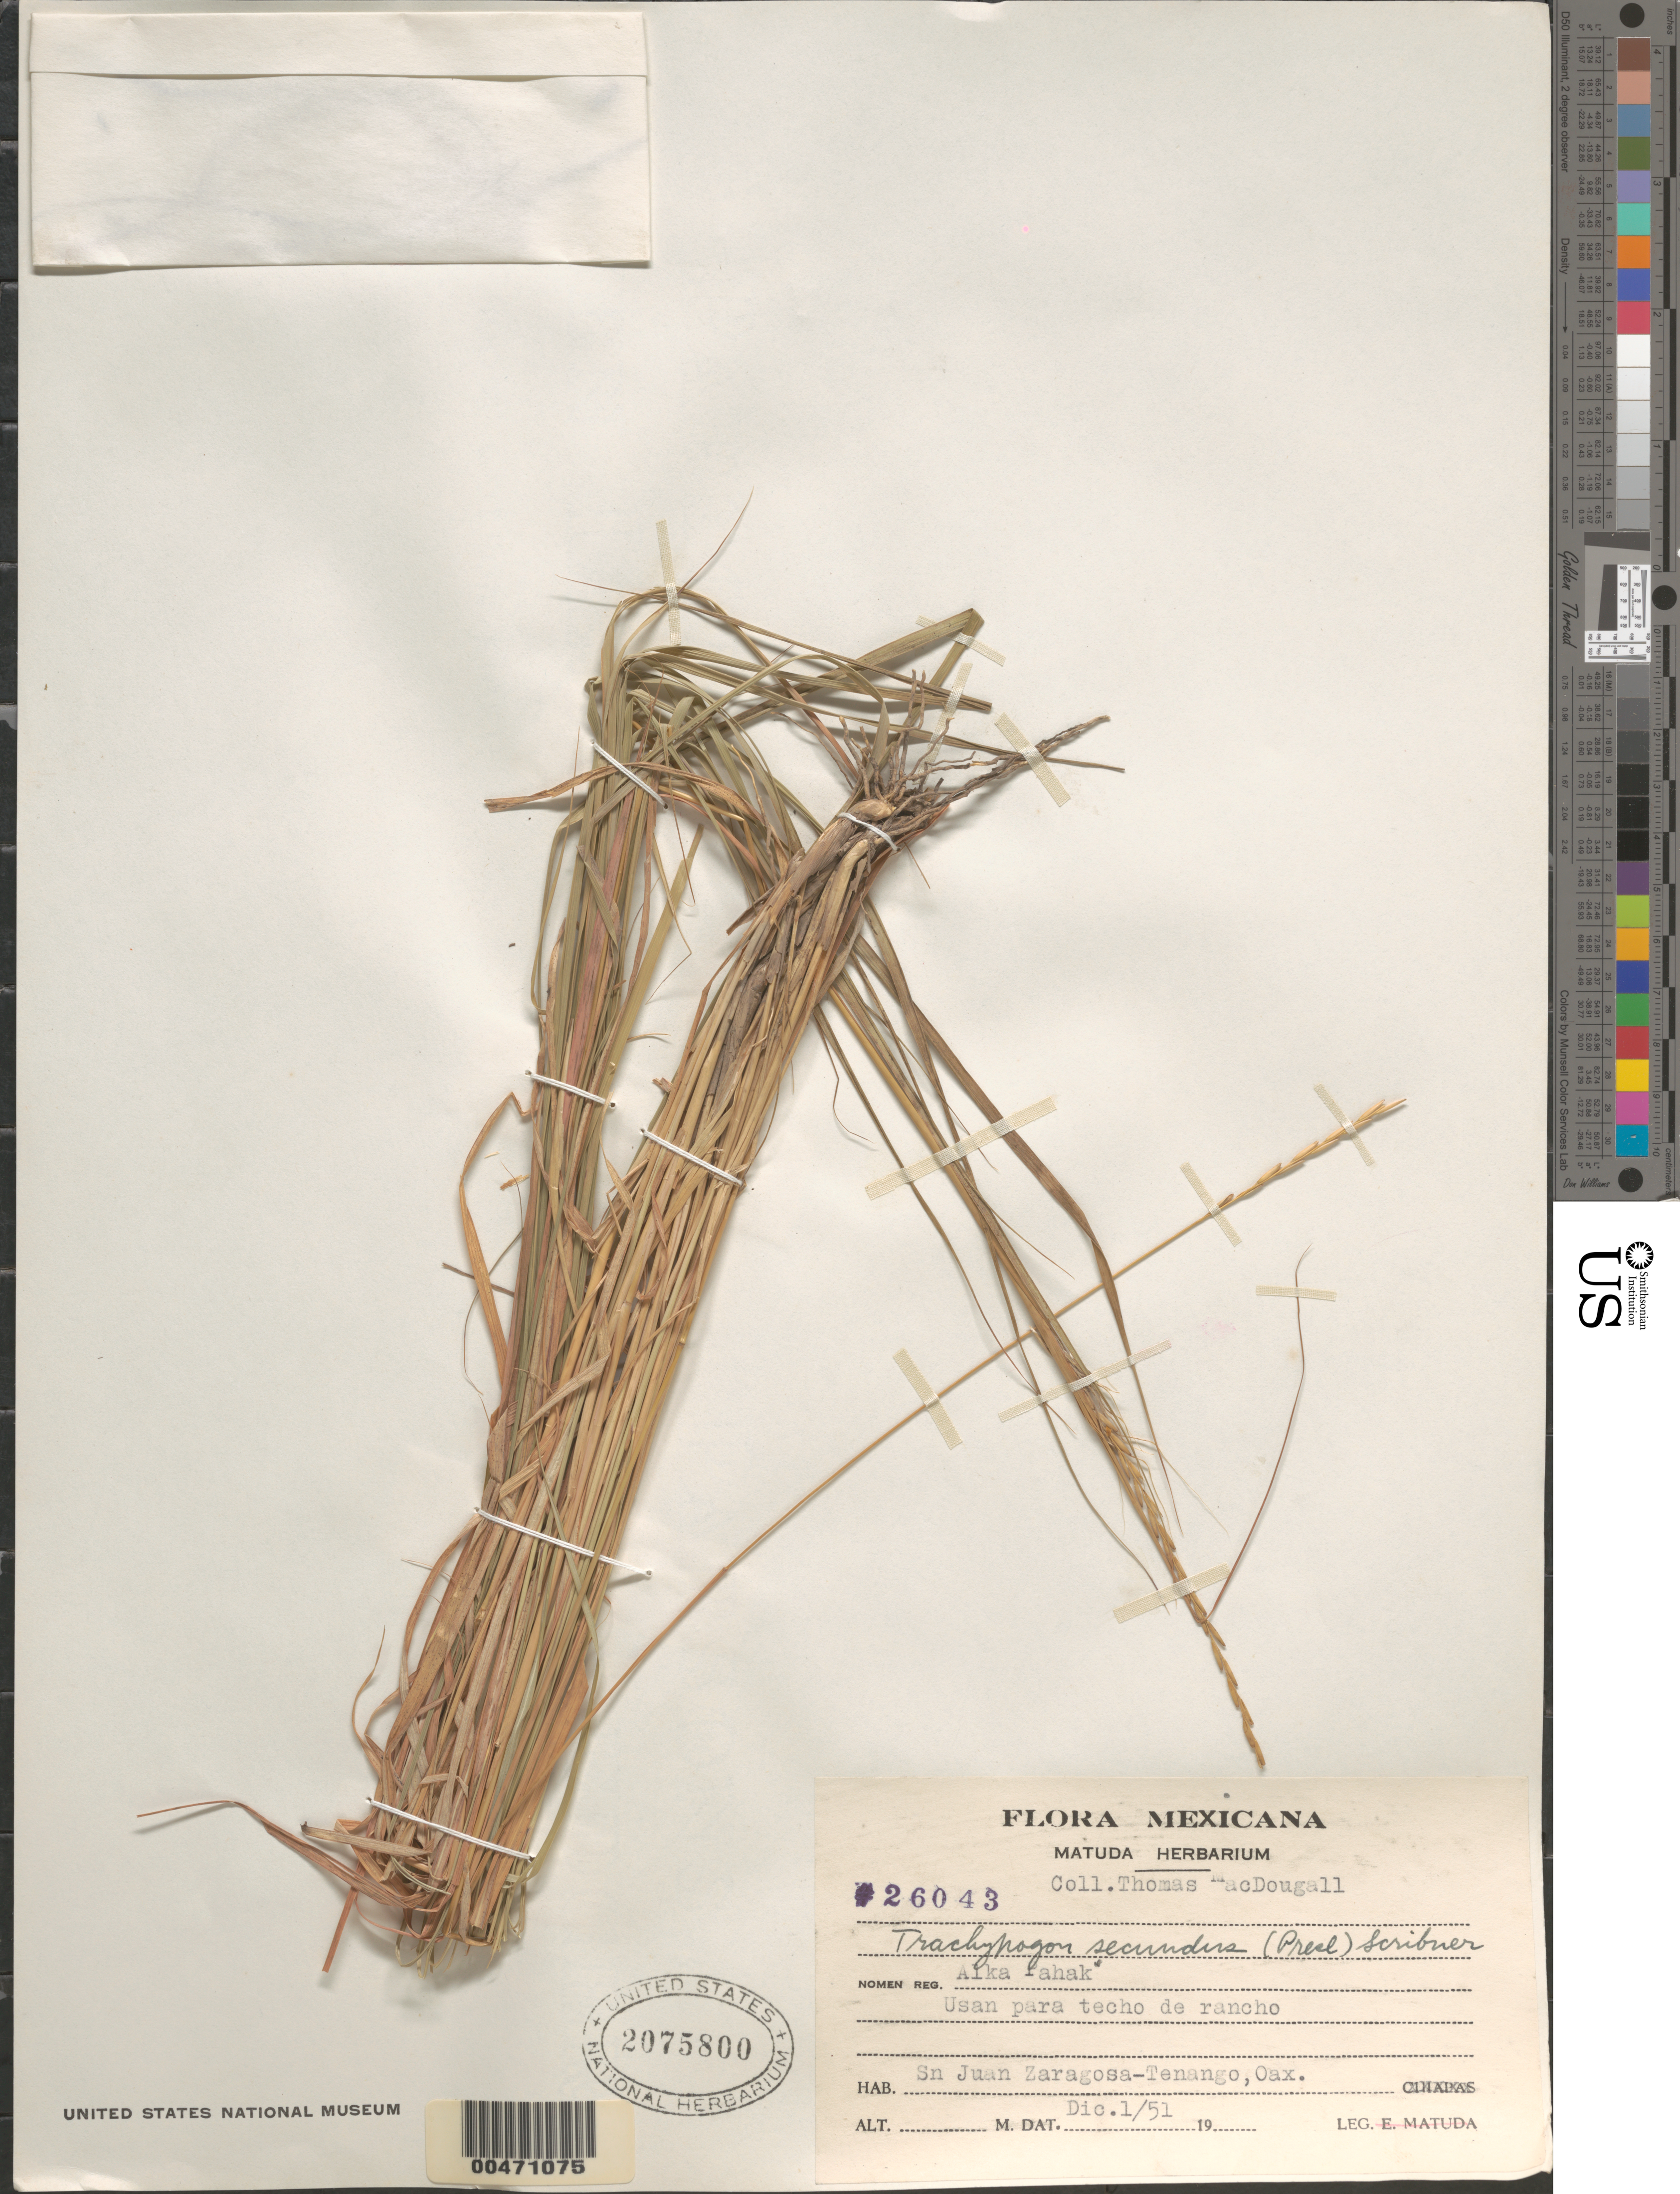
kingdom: Plantae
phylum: Tracheophyta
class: Liliopsida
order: Poales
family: Poaceae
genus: Trachypogon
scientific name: Trachypogon sp.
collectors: E. Matuda & T. B. MacDougall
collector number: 26043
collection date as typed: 1 Dec 1951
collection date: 1951-12-01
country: Mexico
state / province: Oaxaca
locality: San Juan Zaragosa-Tenango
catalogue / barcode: US 2075800